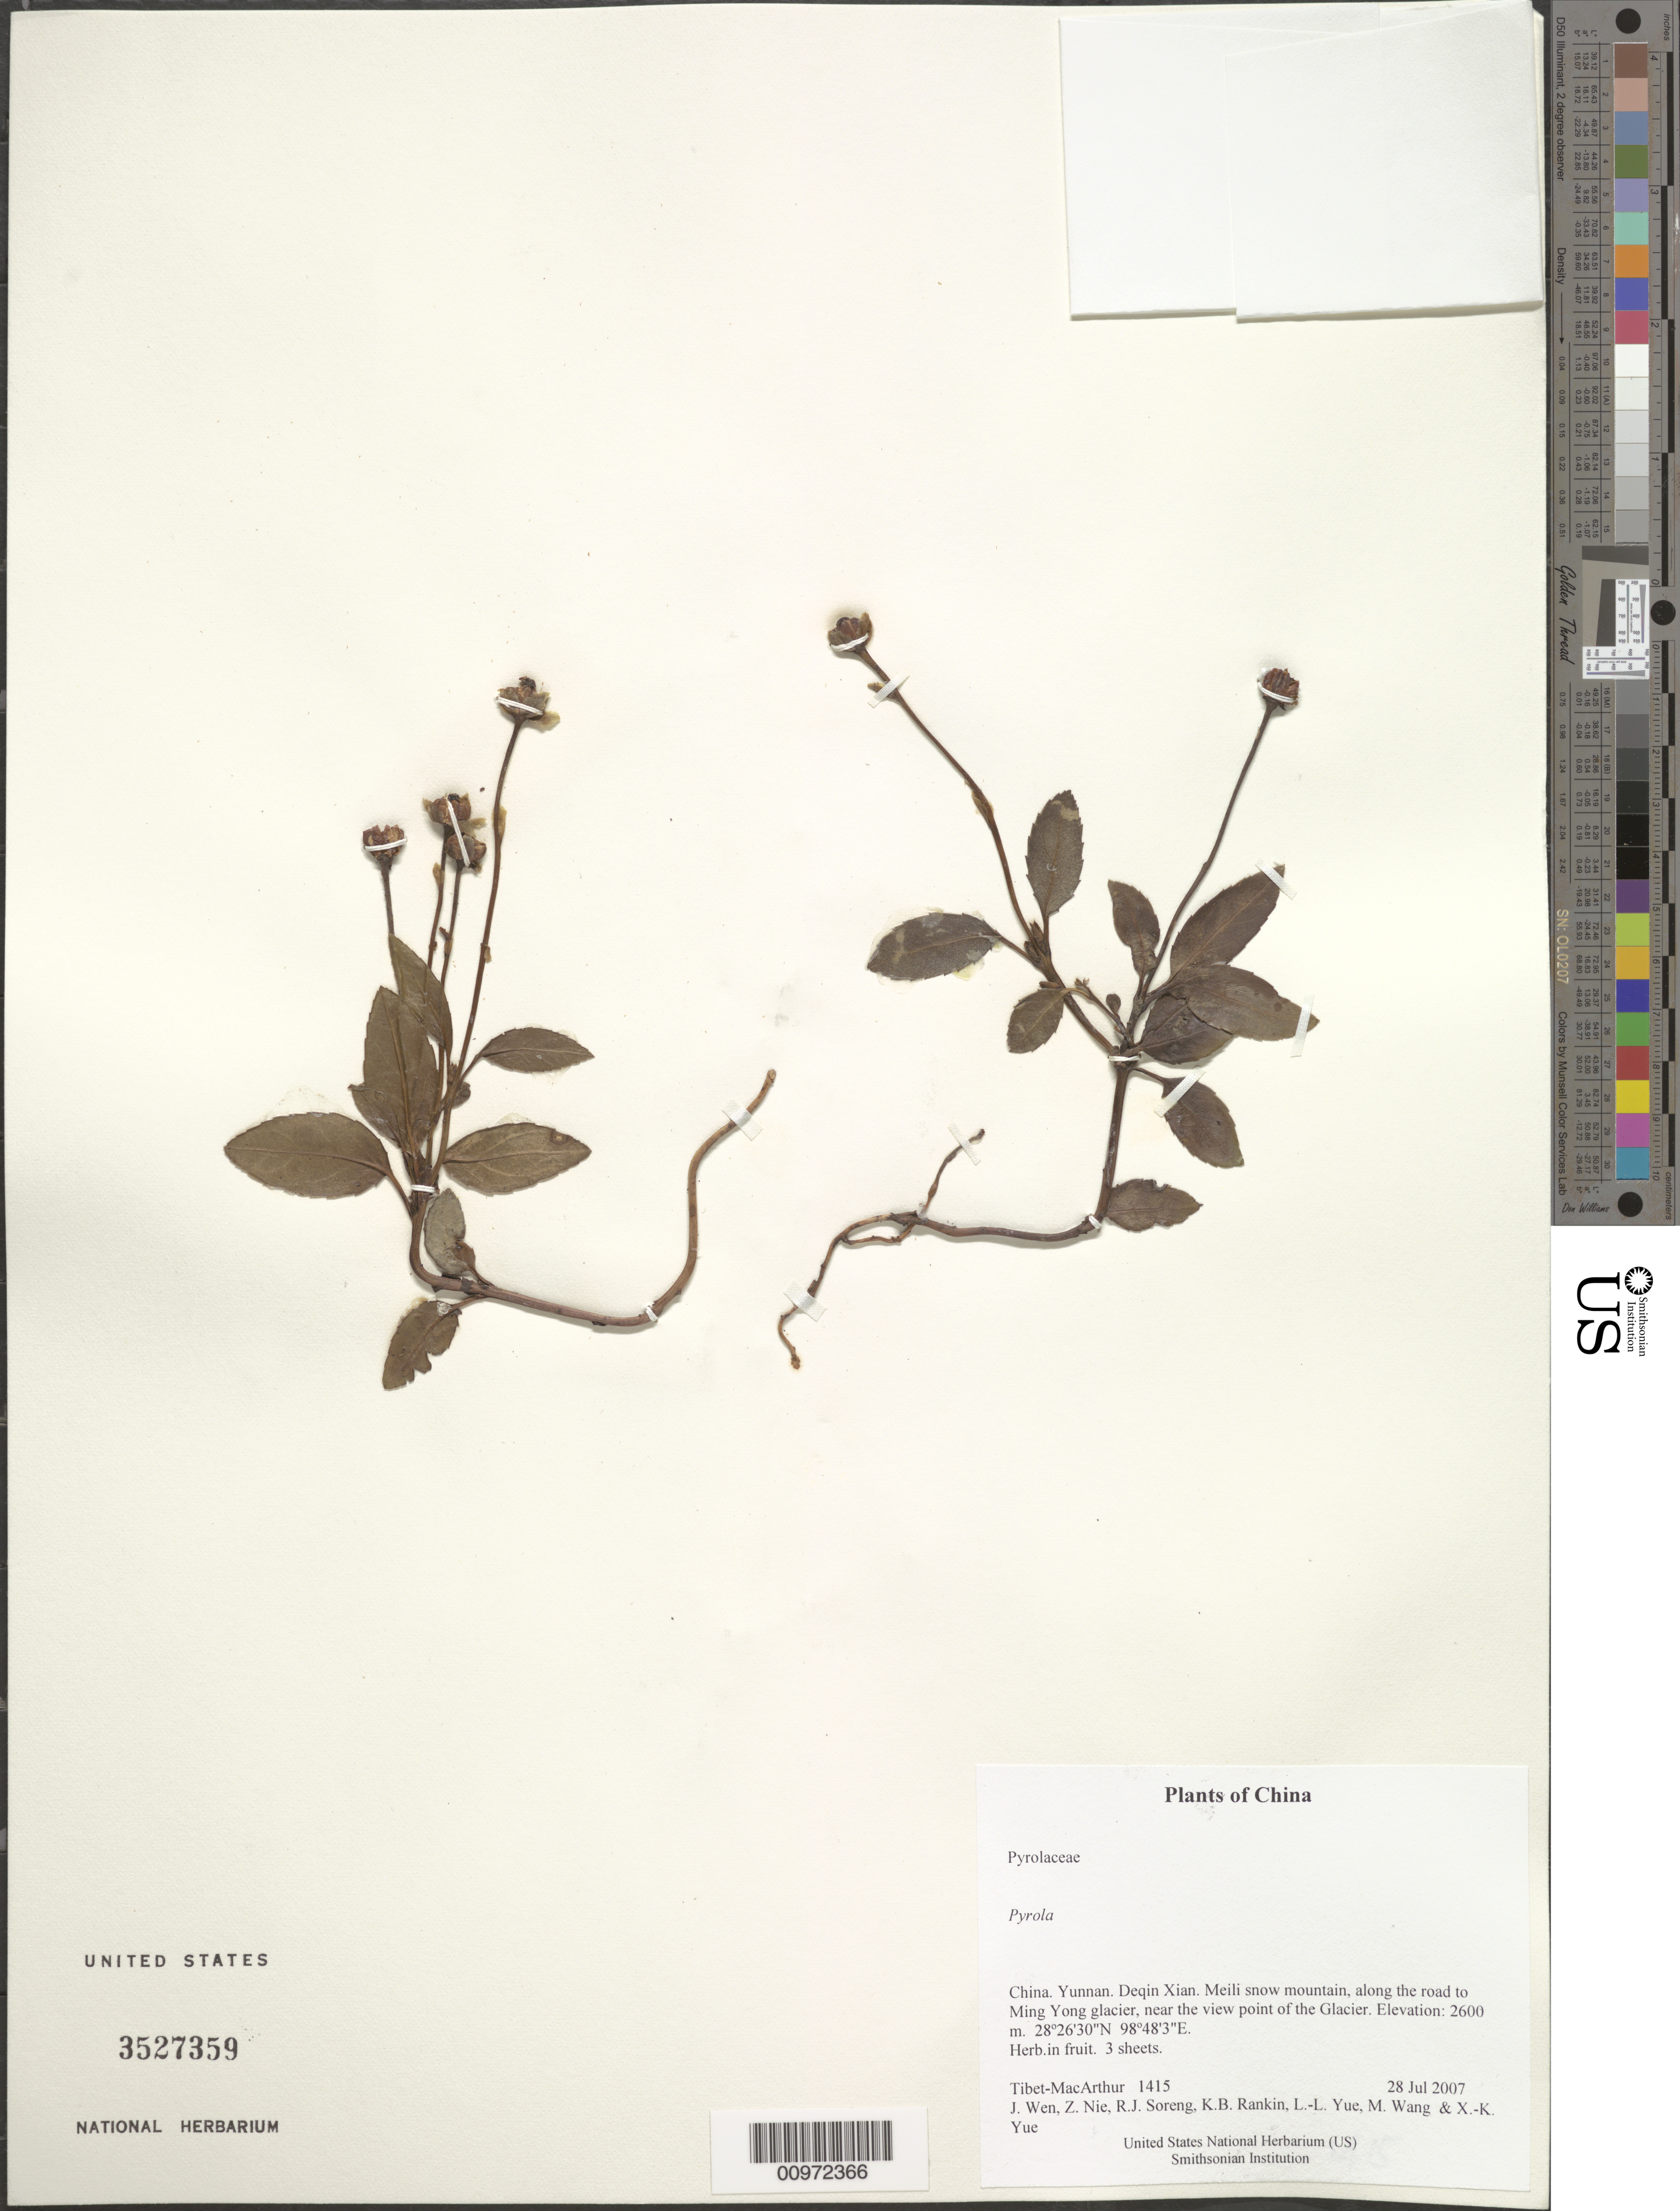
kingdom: Plantae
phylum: Tracheophyta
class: Magnoliopsida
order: Ericales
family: Ericaceae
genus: Pyrola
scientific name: Pyrola sp.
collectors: Tibet-MacArthur, J. Wen, Z. Nie, R. J. Soreng, K. Rankin, L. Yue, M. Wang & X. Yue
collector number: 1415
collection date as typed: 28 Jul 2007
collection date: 2007-07-28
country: China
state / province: Yunnan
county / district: Deqin Xian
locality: Meili snow mountain, along the road to Ming Yong glacier, near the view point of the Glacier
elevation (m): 2600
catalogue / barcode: US 3527359